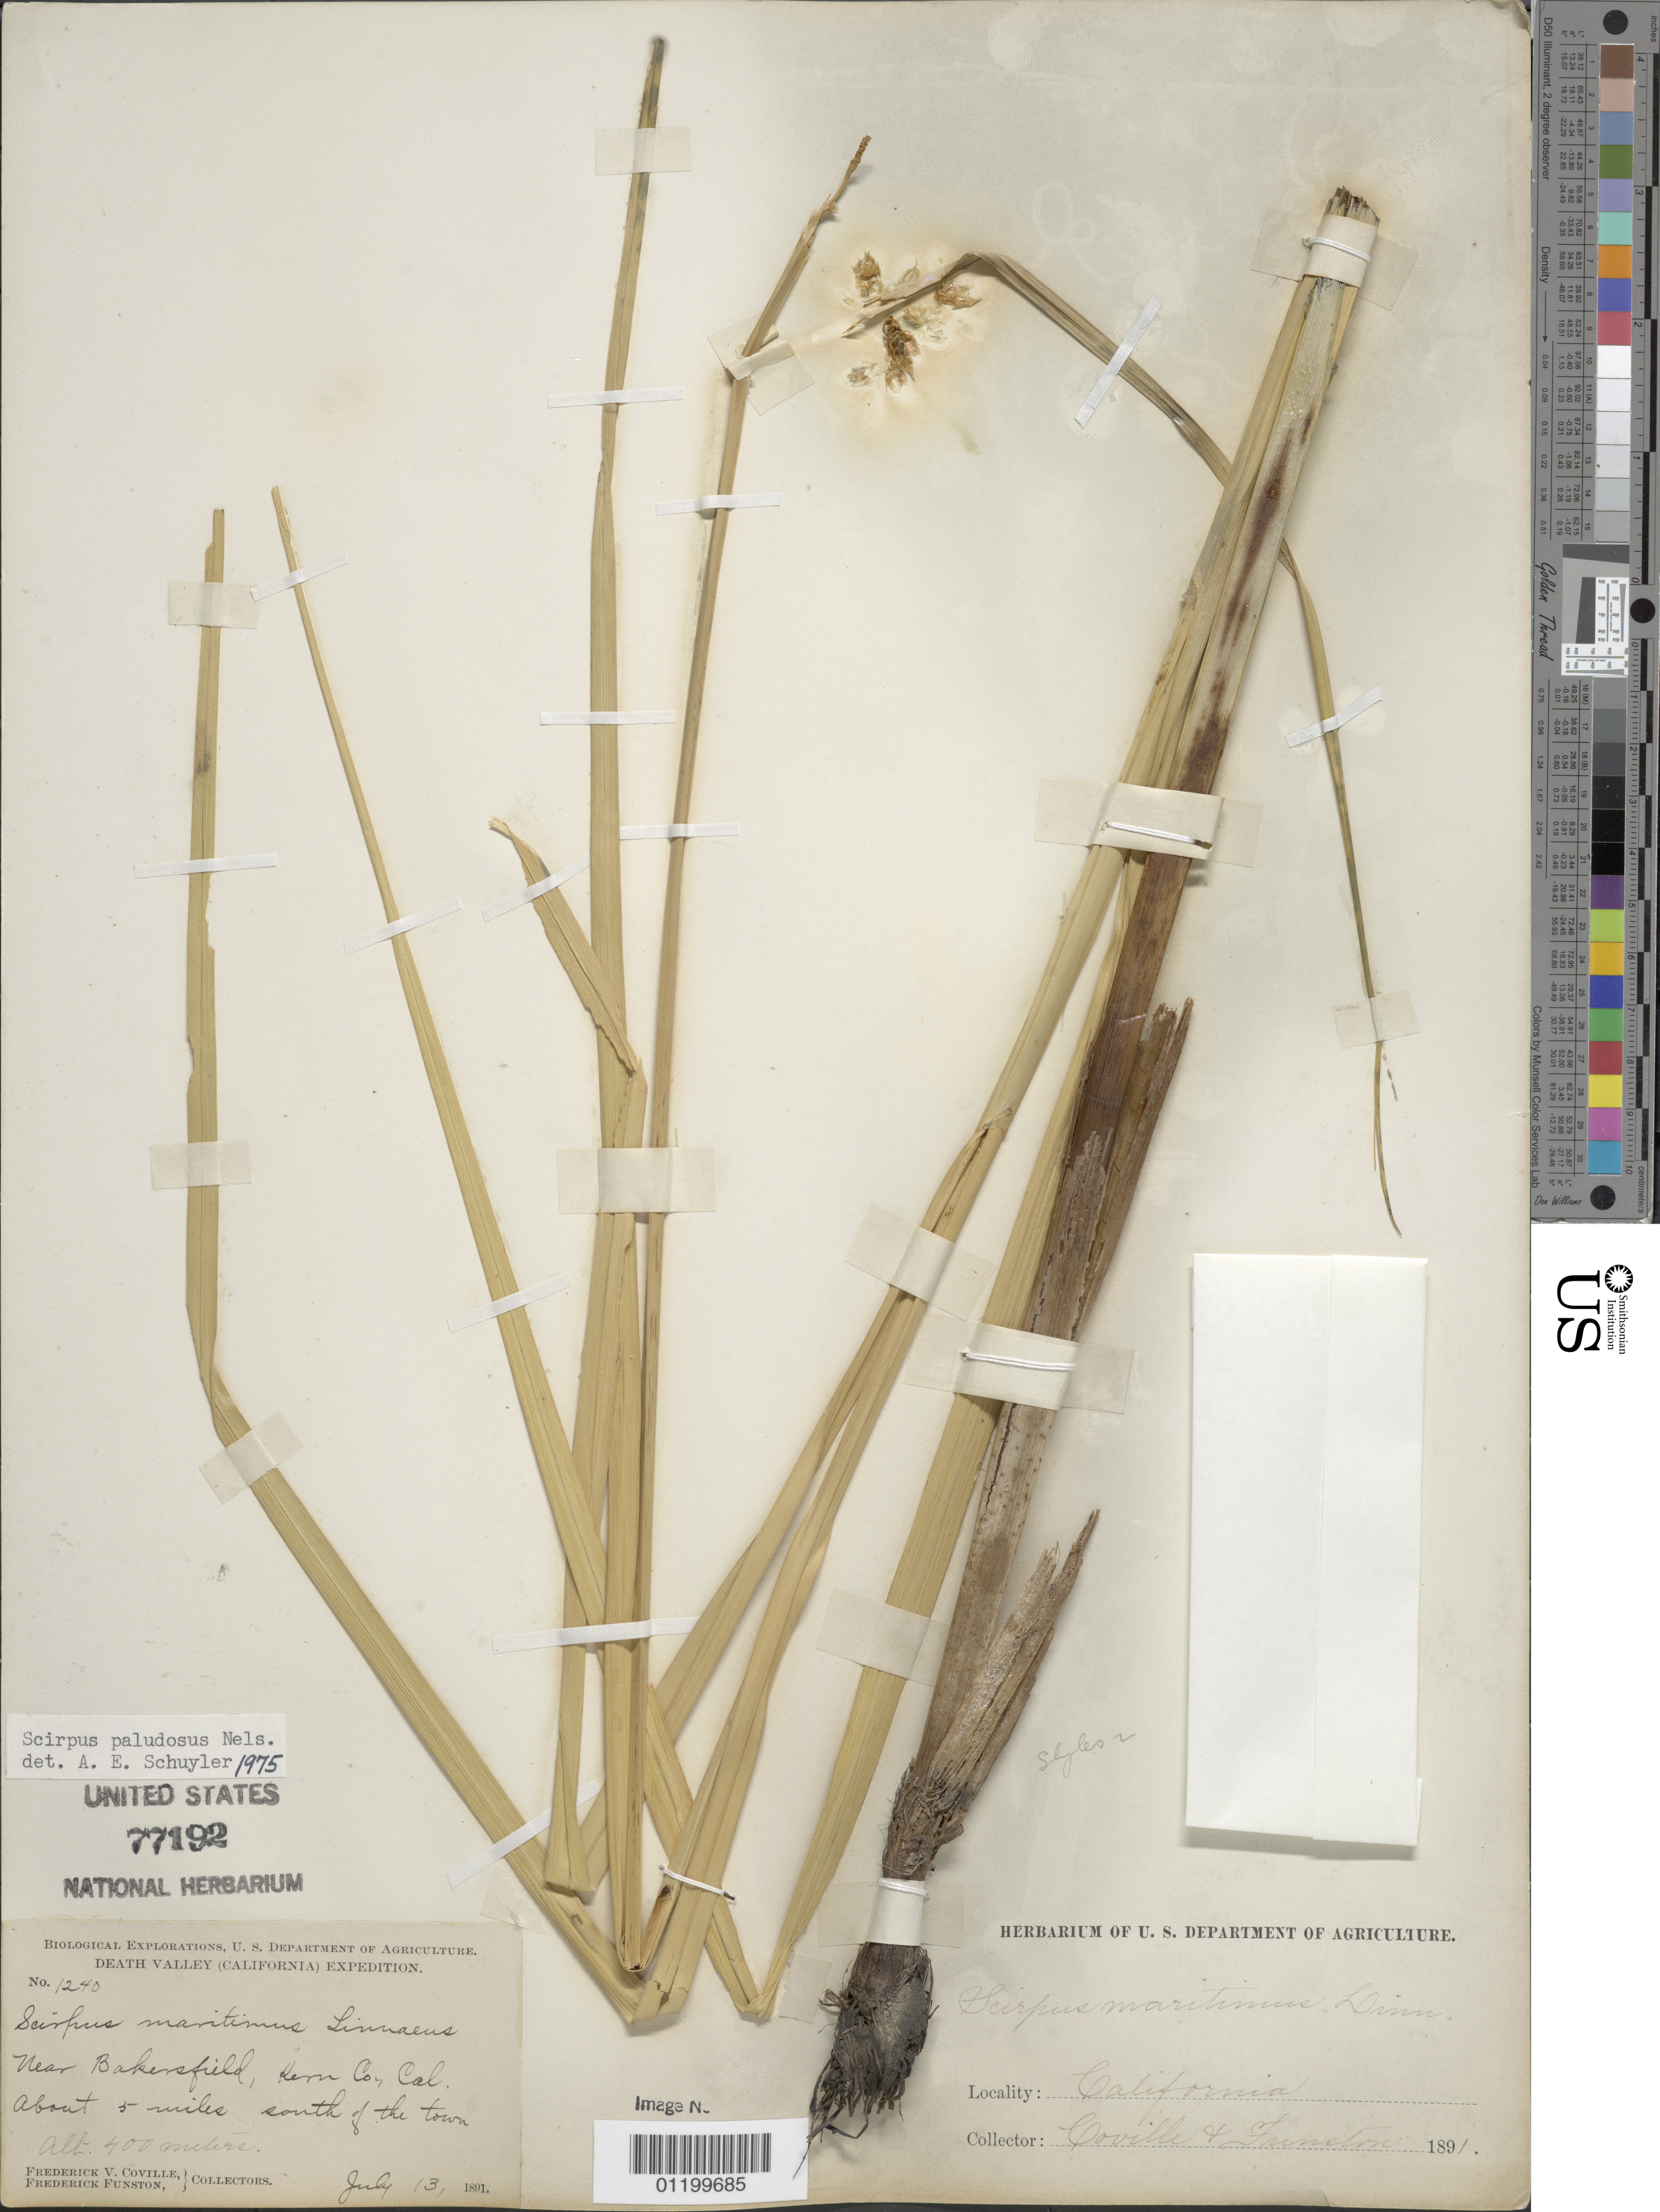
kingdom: Plantae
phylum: Tracheophyta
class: Liliopsida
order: Poales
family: Cyperaceae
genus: Bolboschoenus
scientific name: Bolboschoenus maritimus subsp. paludosus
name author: (A. Nelson) T. Koyama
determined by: Strong, Mark T., (BOT), Smithsonian Institution - National Museum of Natural History (UNITED STATES)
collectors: F. V. Coville & F. Funston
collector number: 1240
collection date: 1891-07-13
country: United States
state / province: California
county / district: Kern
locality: Near Bakersfield.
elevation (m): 400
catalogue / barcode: US 77192